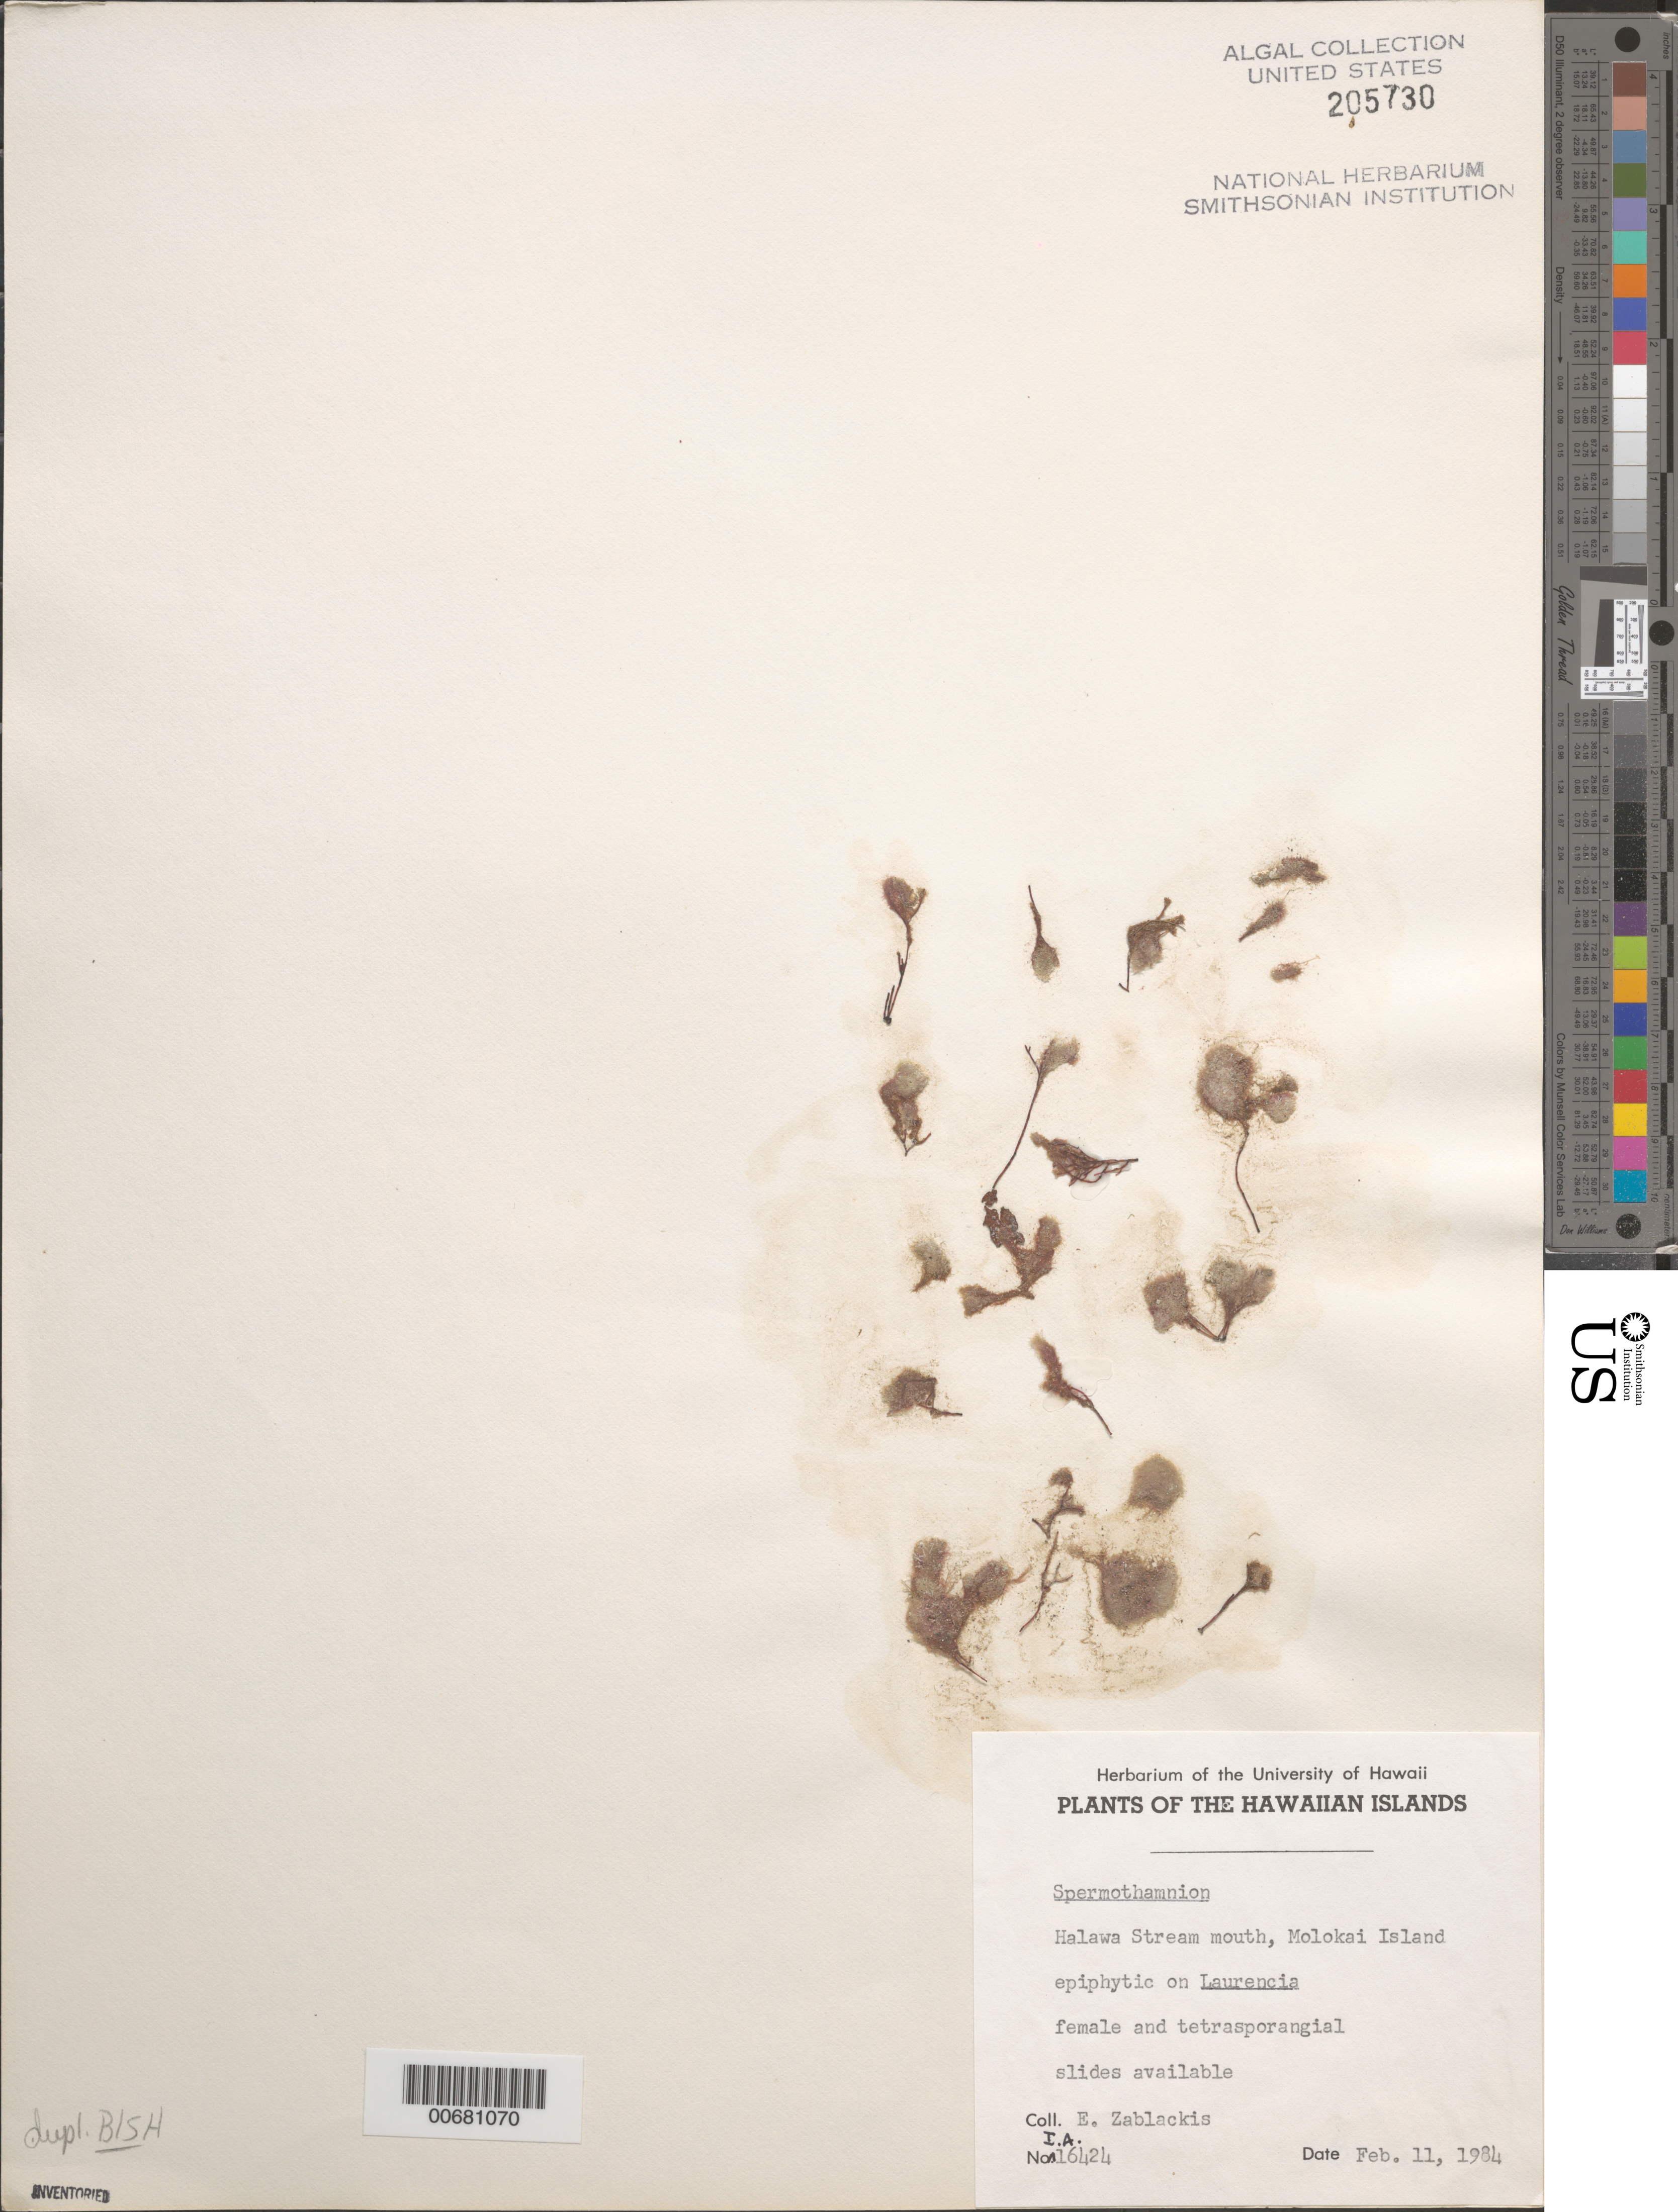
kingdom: Plantae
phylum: Rhodophyta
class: Florideophyceae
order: Ceramiales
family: Wrangeliaceae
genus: Spermothamnion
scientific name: Spermothamnion sp.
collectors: E. Zablackis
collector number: IAA 16424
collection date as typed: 11 Feb 1984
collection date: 1984-02-11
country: United States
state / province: Hawaii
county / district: Maui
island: Moloka'i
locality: Halawa Stream mouth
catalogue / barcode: US 205730